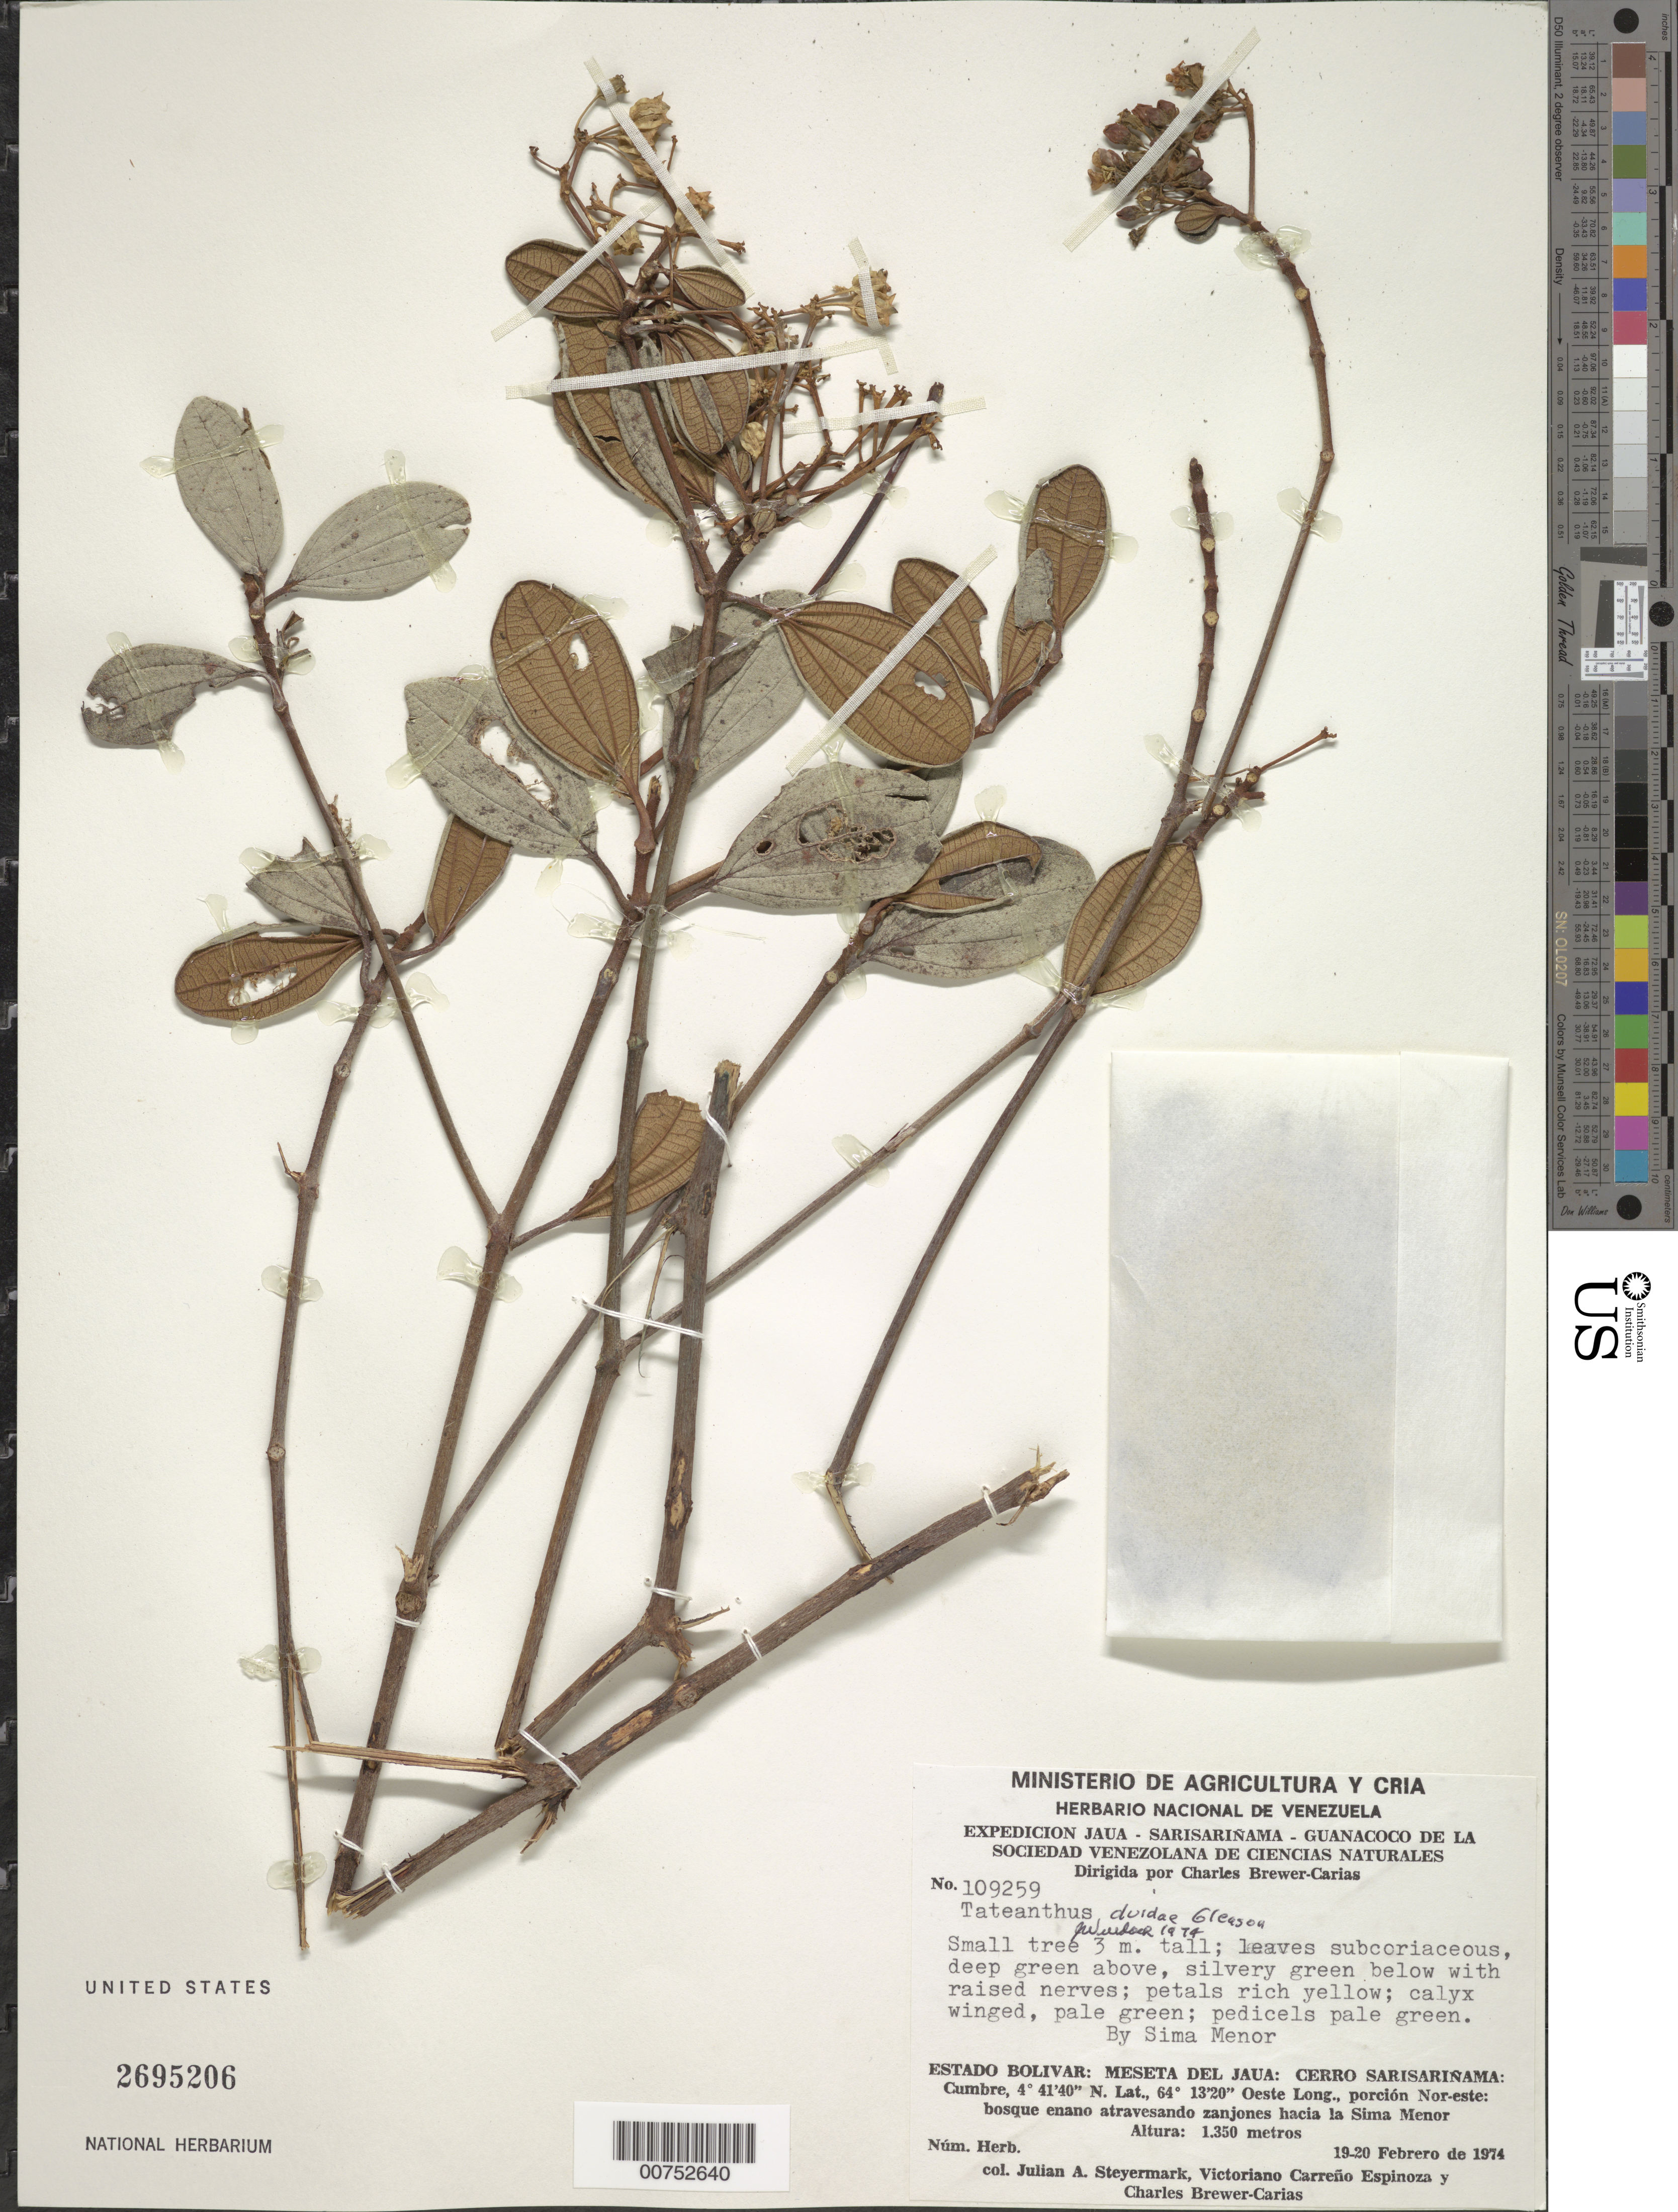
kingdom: Plantae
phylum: Tracheophyta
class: Magnoliopsida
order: Myrtales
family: Melastomataceae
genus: Tateanthus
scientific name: Tateanthus duidae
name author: Gleason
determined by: Wurdack, John J., (US), US (UNITED STATES)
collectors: J. Steyermark, V. Carreño E. & C. Brewer-Carias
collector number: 109259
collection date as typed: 19-Feb-74 to 20-Feb-74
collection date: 1974-02-19/1974-02-20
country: Venezuela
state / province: Bolívar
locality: Meseta del Jaua: Cerro Sarisariñama, summit; around Sima Menor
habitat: Bosque enano atravesadandro zanjones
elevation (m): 1350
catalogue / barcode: US 2695206